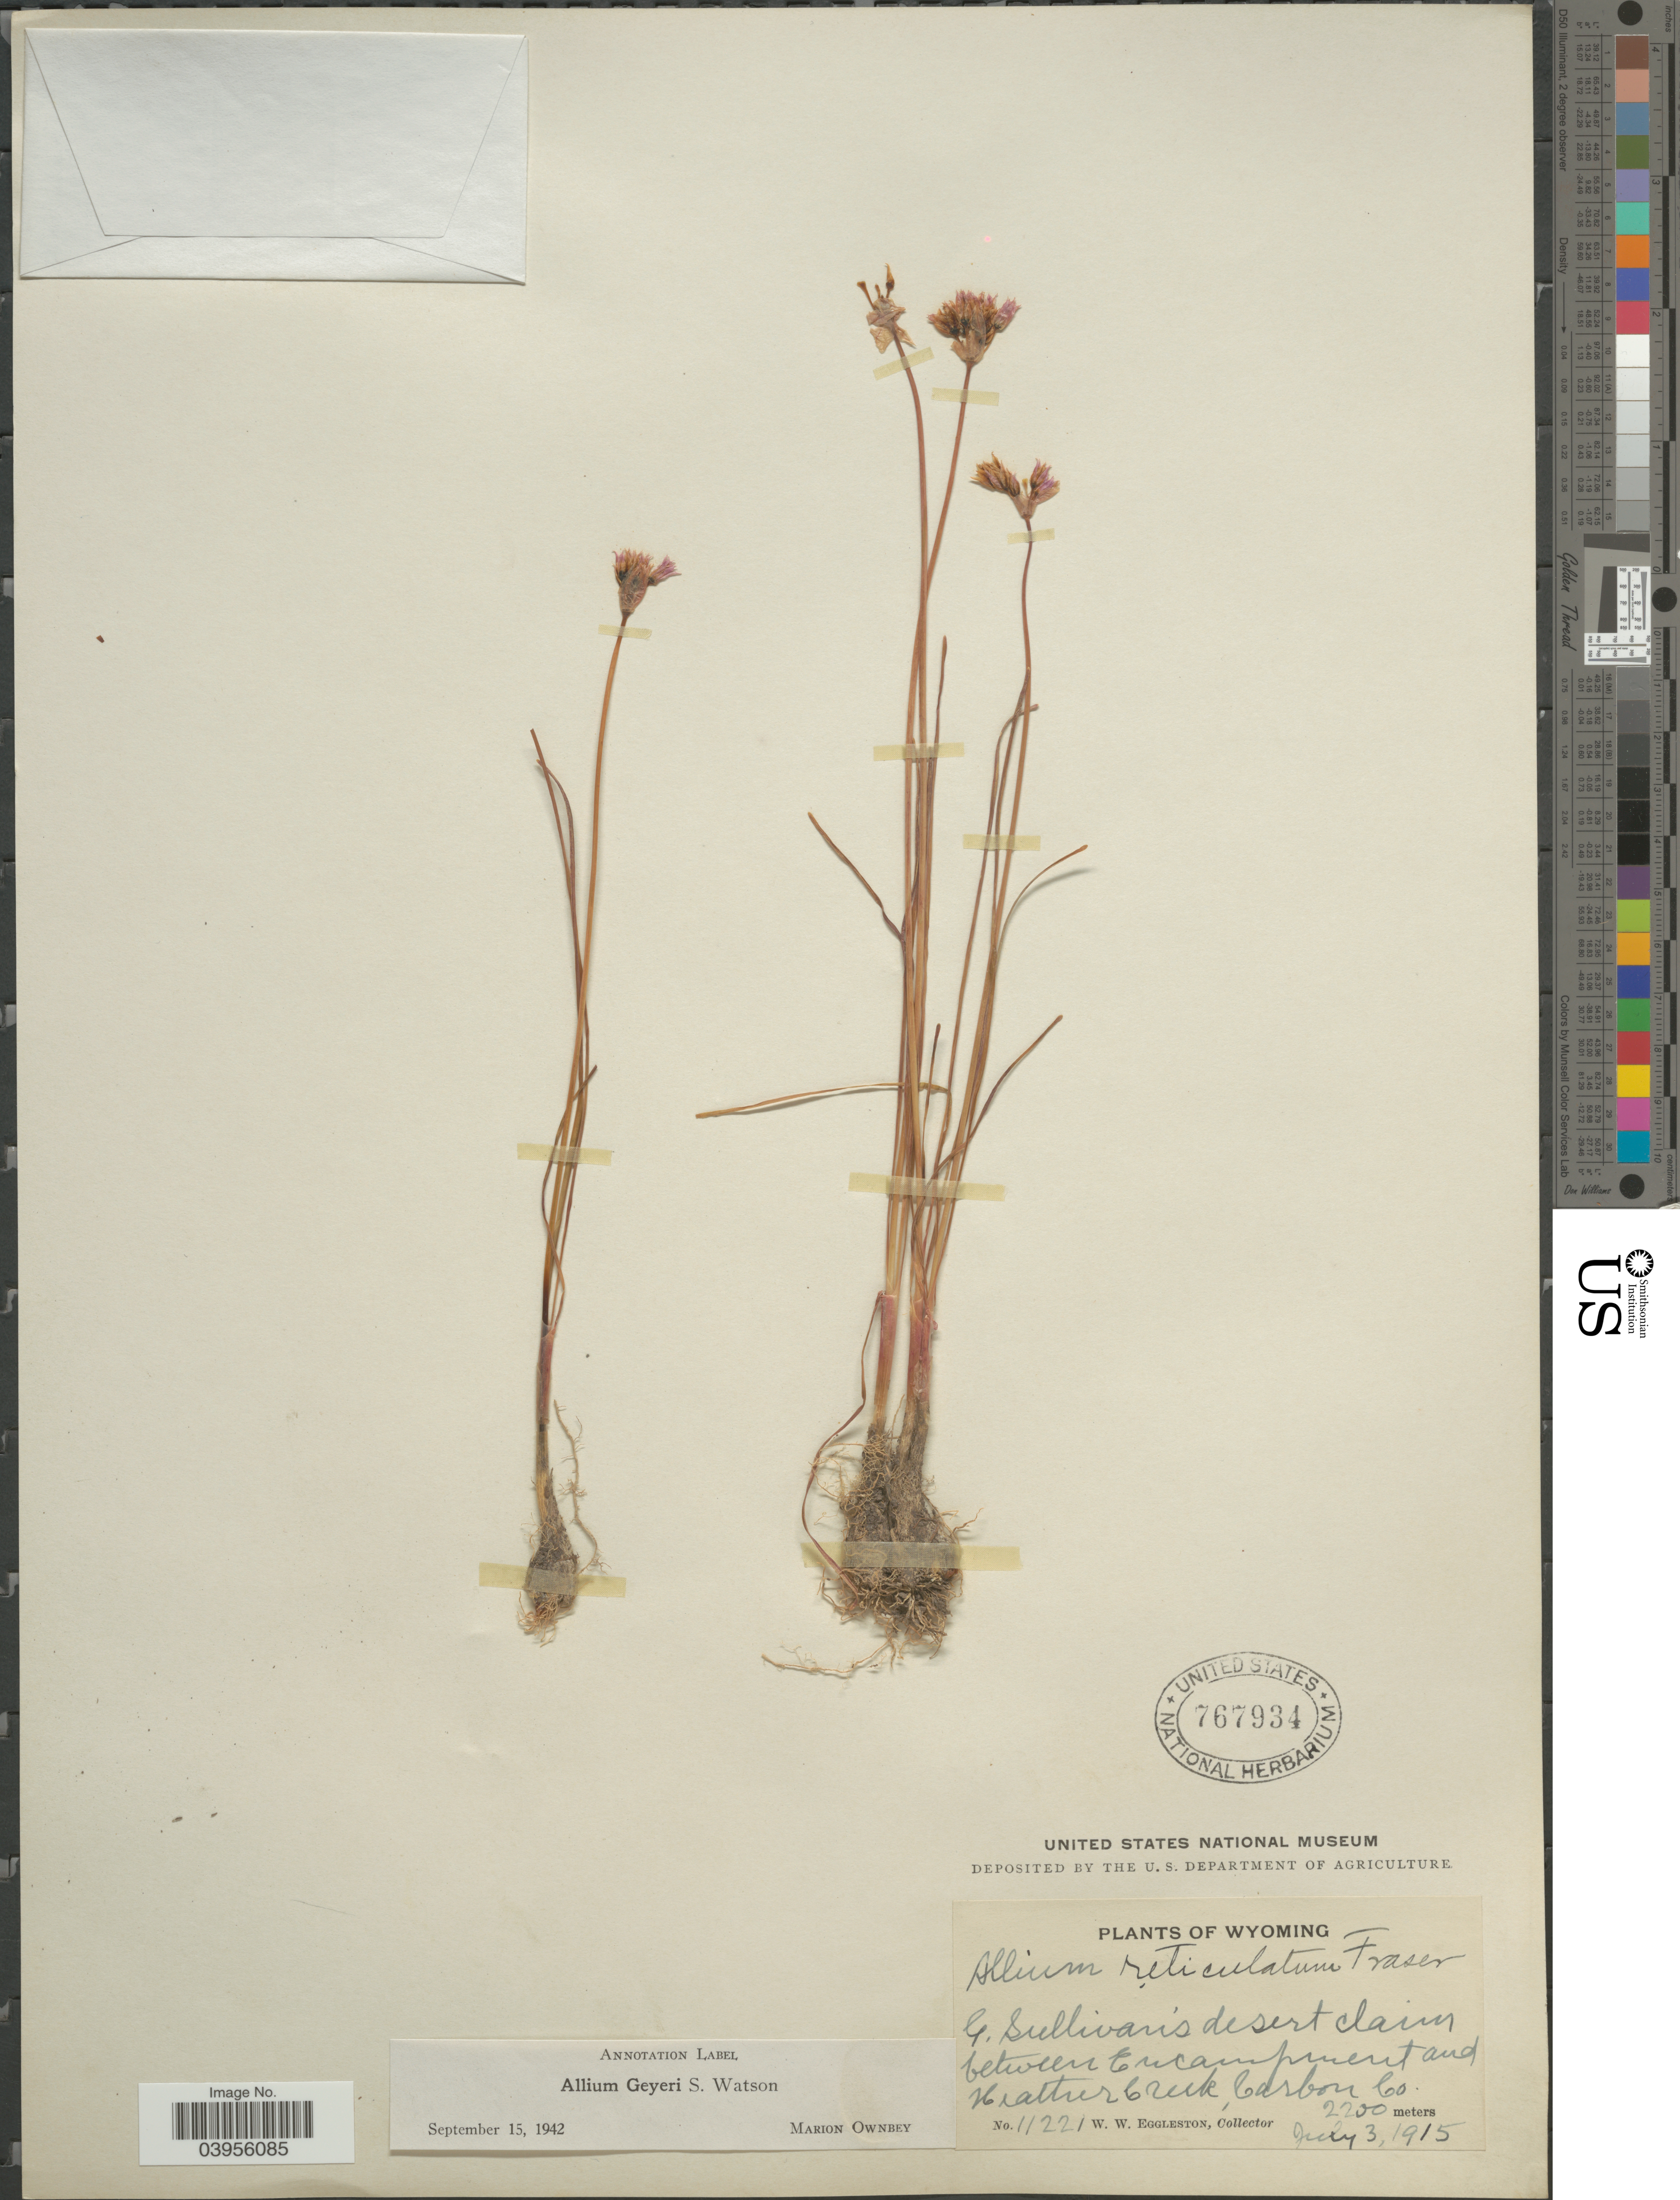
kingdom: Plantae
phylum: Tracheophyta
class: Liliopsida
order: Asparagales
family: Amaryllidaceae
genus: Allium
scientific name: Allium geyeri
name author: S. Watson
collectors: W. W. Eggleston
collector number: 11221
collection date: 1915-07-03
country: United States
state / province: Wyoming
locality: G. Sullivan's desert claim between Encampment and Heather Creek, Carbon Co.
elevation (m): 2200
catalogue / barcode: US 767934